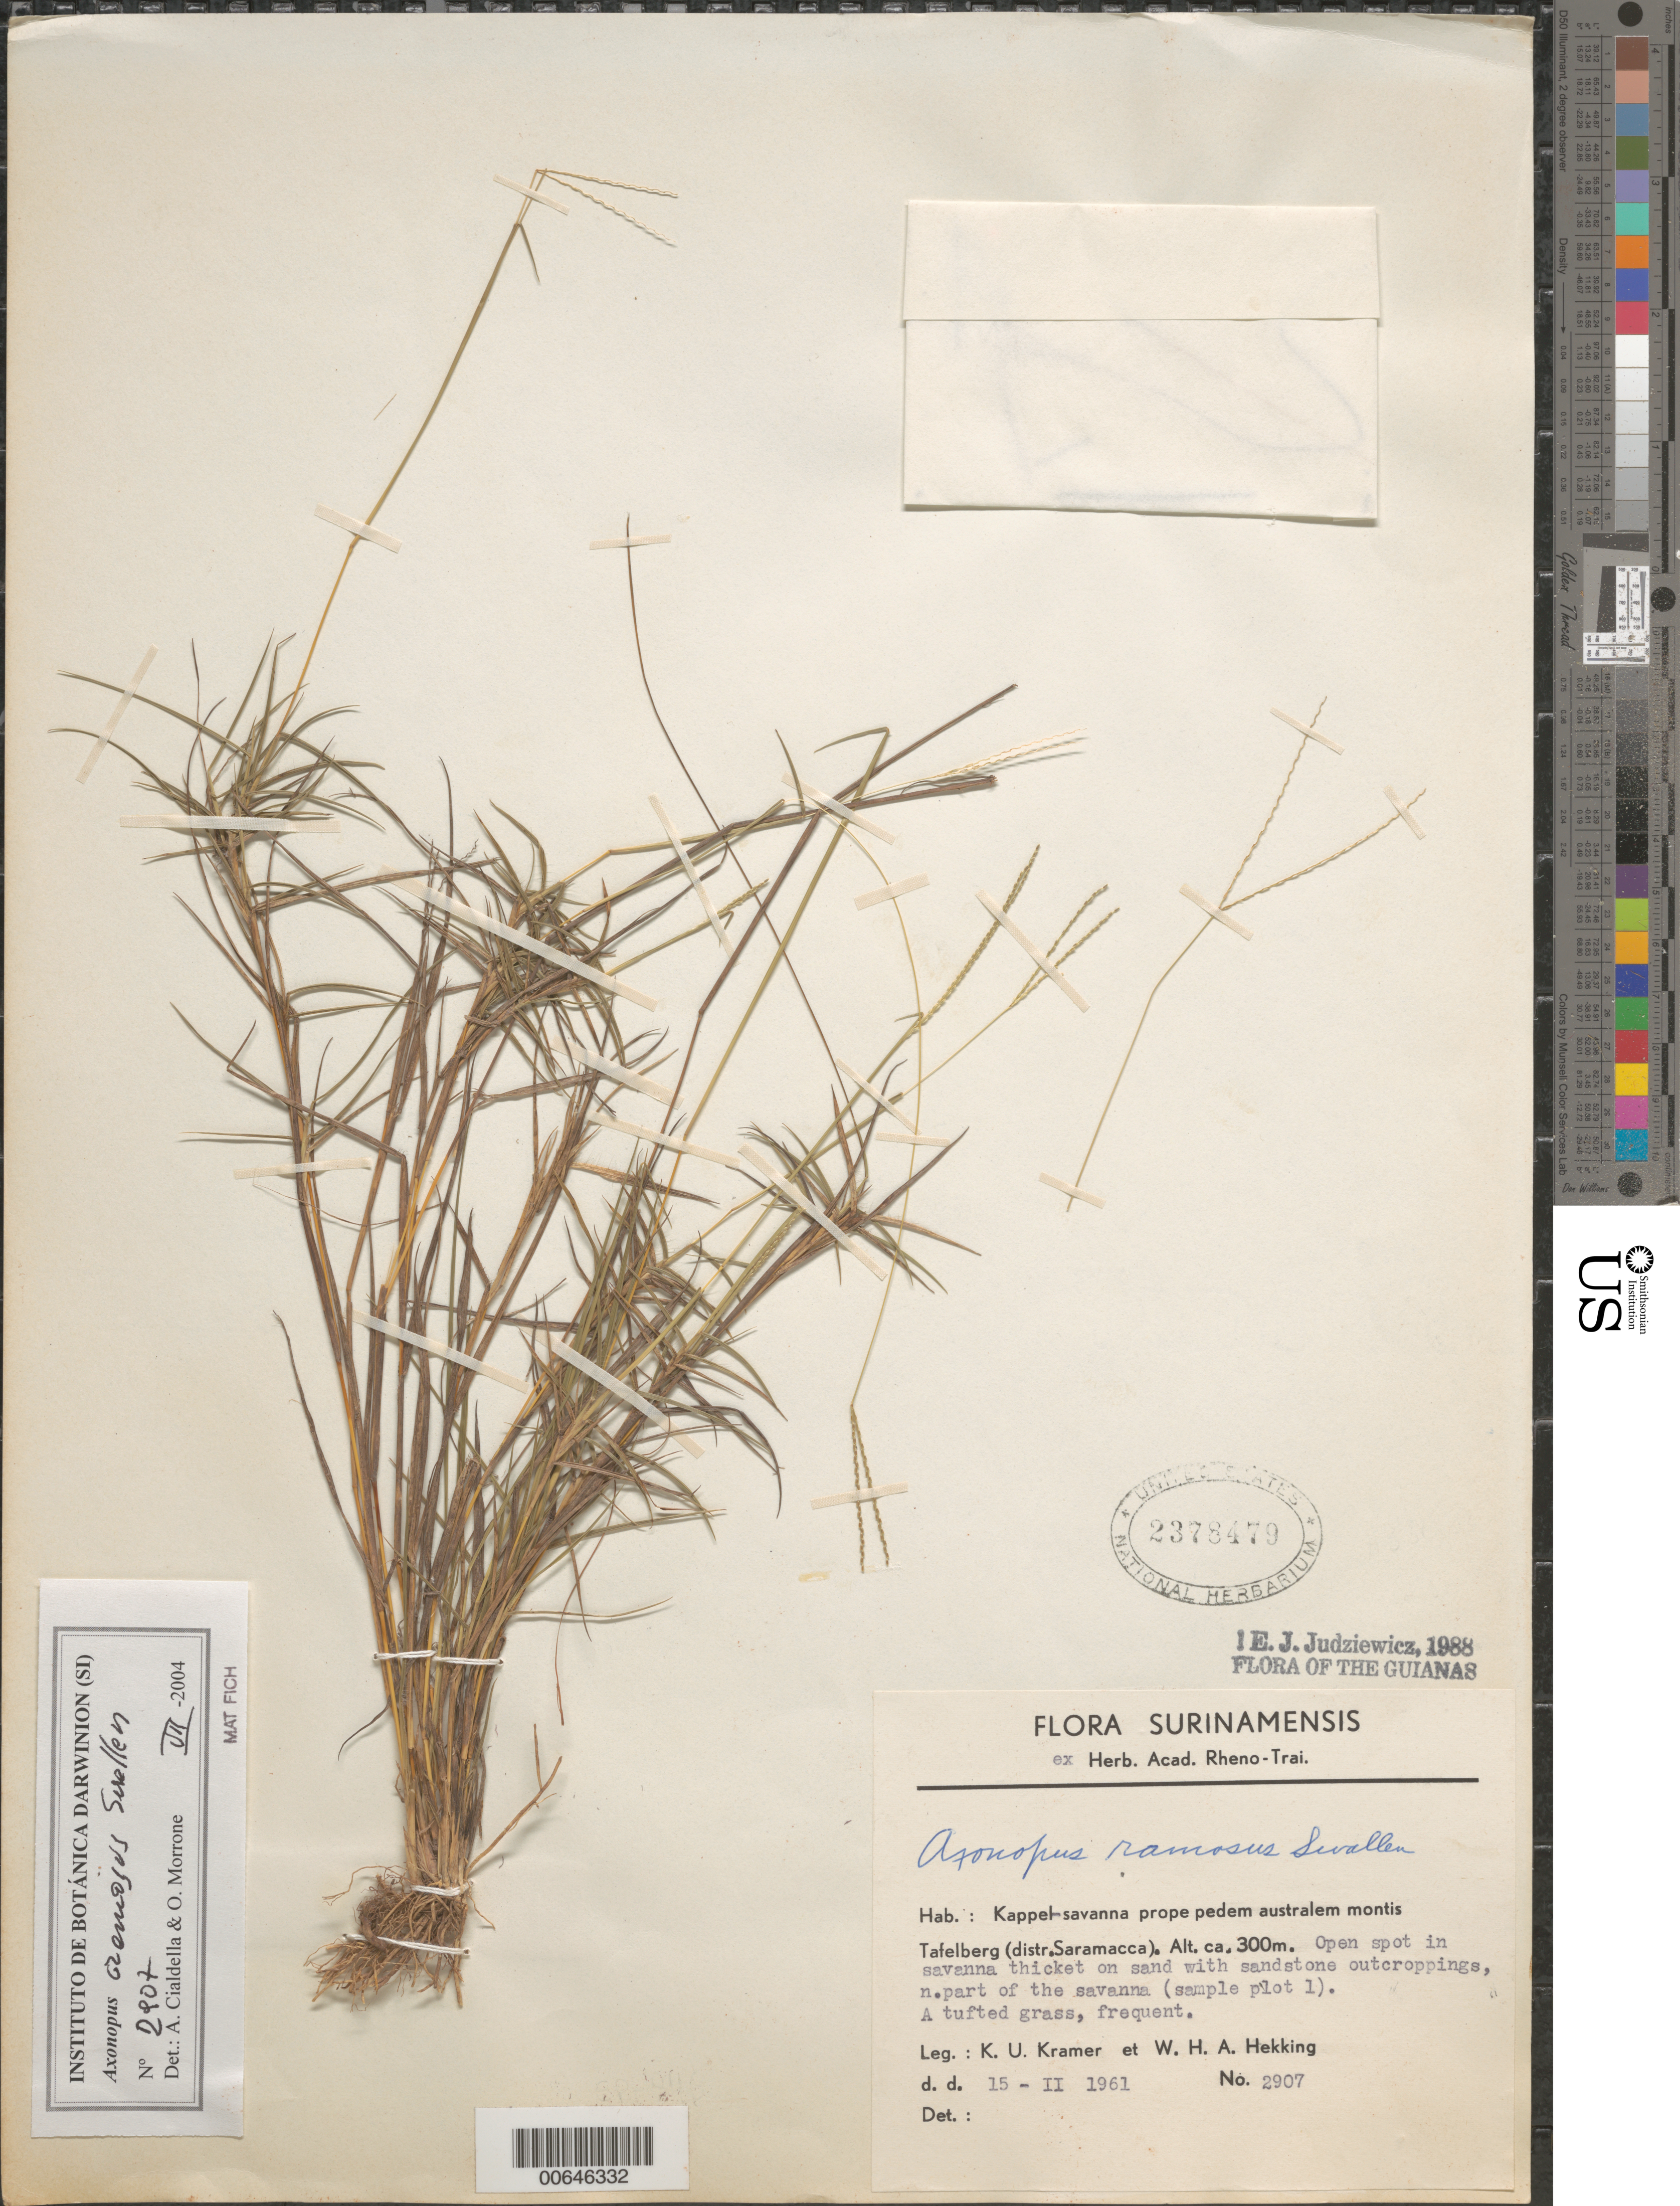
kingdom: Plantae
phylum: Tracheophyta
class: Liliopsida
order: Poales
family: Poaceae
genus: Axonopus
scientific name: Axonopus ramosus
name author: Swallen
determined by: Judziewicz, E. J.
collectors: K. U. Kramer & W. H. A. Hekking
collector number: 2907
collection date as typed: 15-Feb-61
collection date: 1961-02-15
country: Suriname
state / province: Saramacca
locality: Kappelsavanna, 10 km S of Tafelberg, near south foot of the mountain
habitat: Open spot in savanna thicket on sand with sandstone outcroppings.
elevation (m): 300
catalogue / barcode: US 2378479